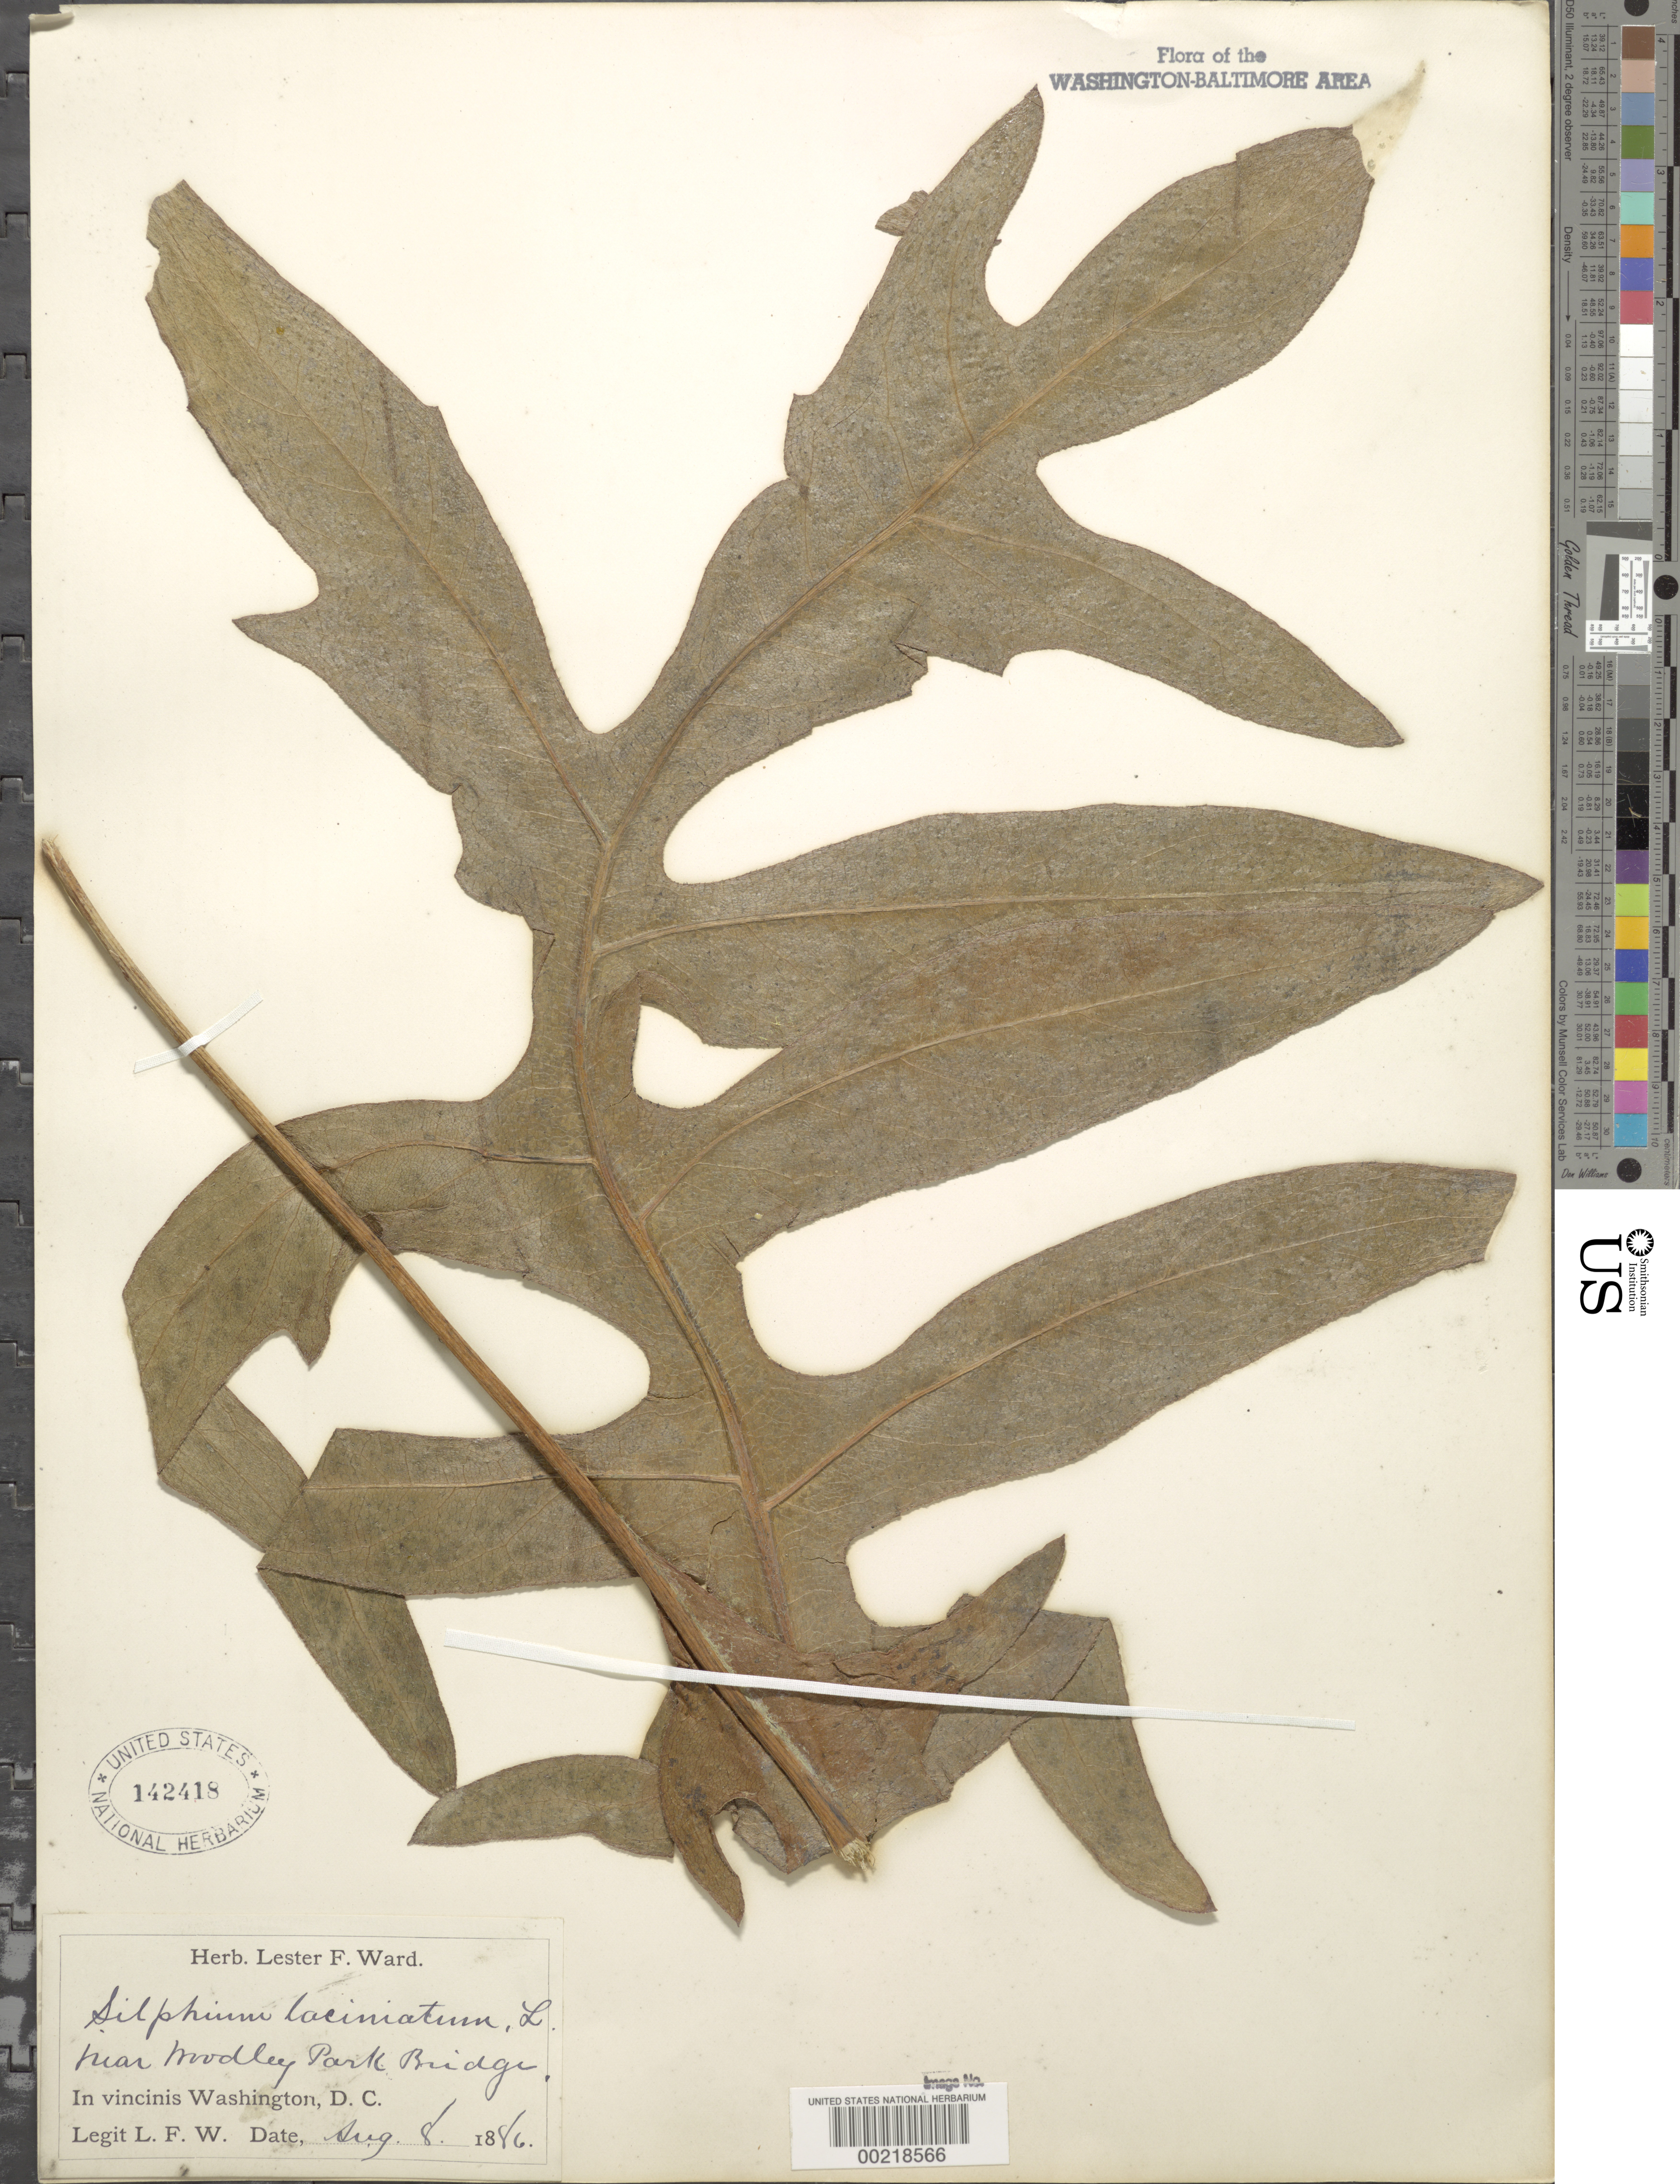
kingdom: Plantae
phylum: Tracheophyta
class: Magnoliopsida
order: Asterales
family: Asteraceae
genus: Silphium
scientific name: Silphium laciniatum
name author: L.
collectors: L. F. Ward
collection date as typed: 08 Aug 1886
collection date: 1886-08-08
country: United States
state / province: District of Columbia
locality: Near Woodley Park Bridge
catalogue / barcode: US 142418